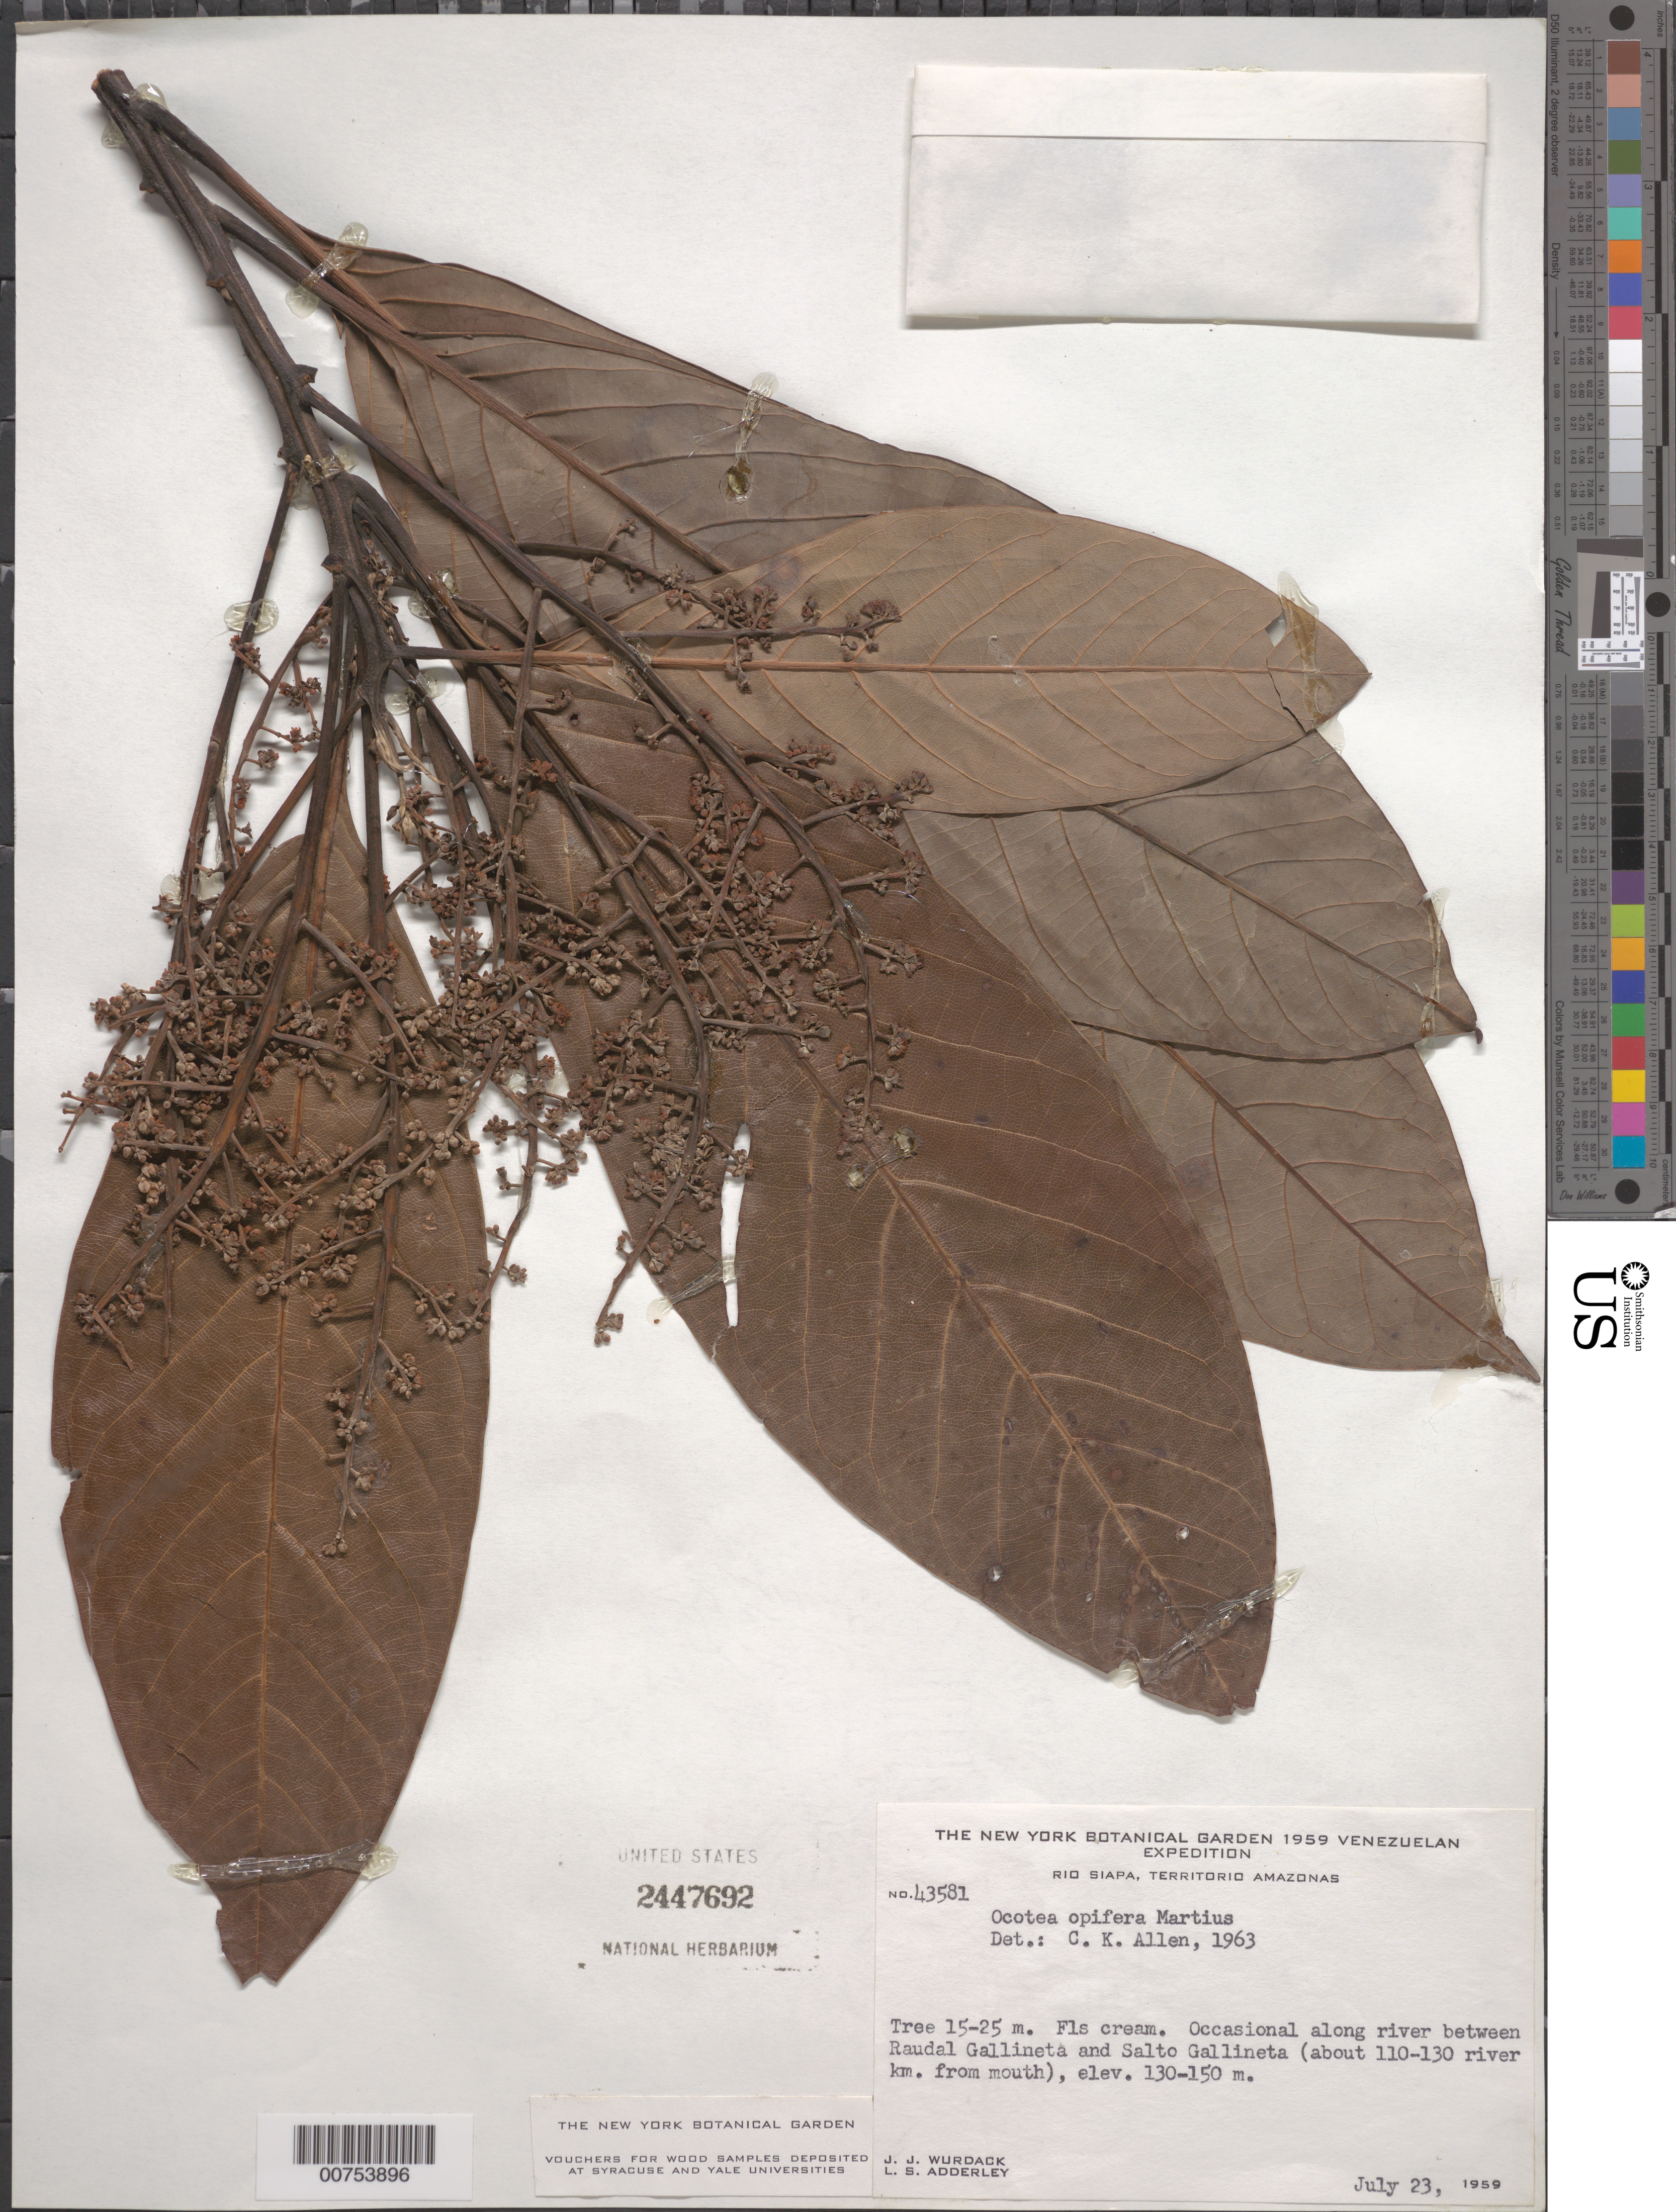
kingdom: Plantae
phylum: Tracheophyta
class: Magnoliopsida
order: Laurales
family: Lauraceae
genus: Ocotea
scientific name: Ocotea opifera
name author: Mart.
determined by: Allen, C. K.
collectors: J. J. Wurdack & L. S. Adderley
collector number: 43581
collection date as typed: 23-Jul-59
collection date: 1959-07-23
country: Venezuela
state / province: Amazonas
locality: Raudal Gallineta and Salto Gallineta, between; 110-130 river km. from mouth of Río Siapa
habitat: Along river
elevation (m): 130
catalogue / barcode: US 2447692